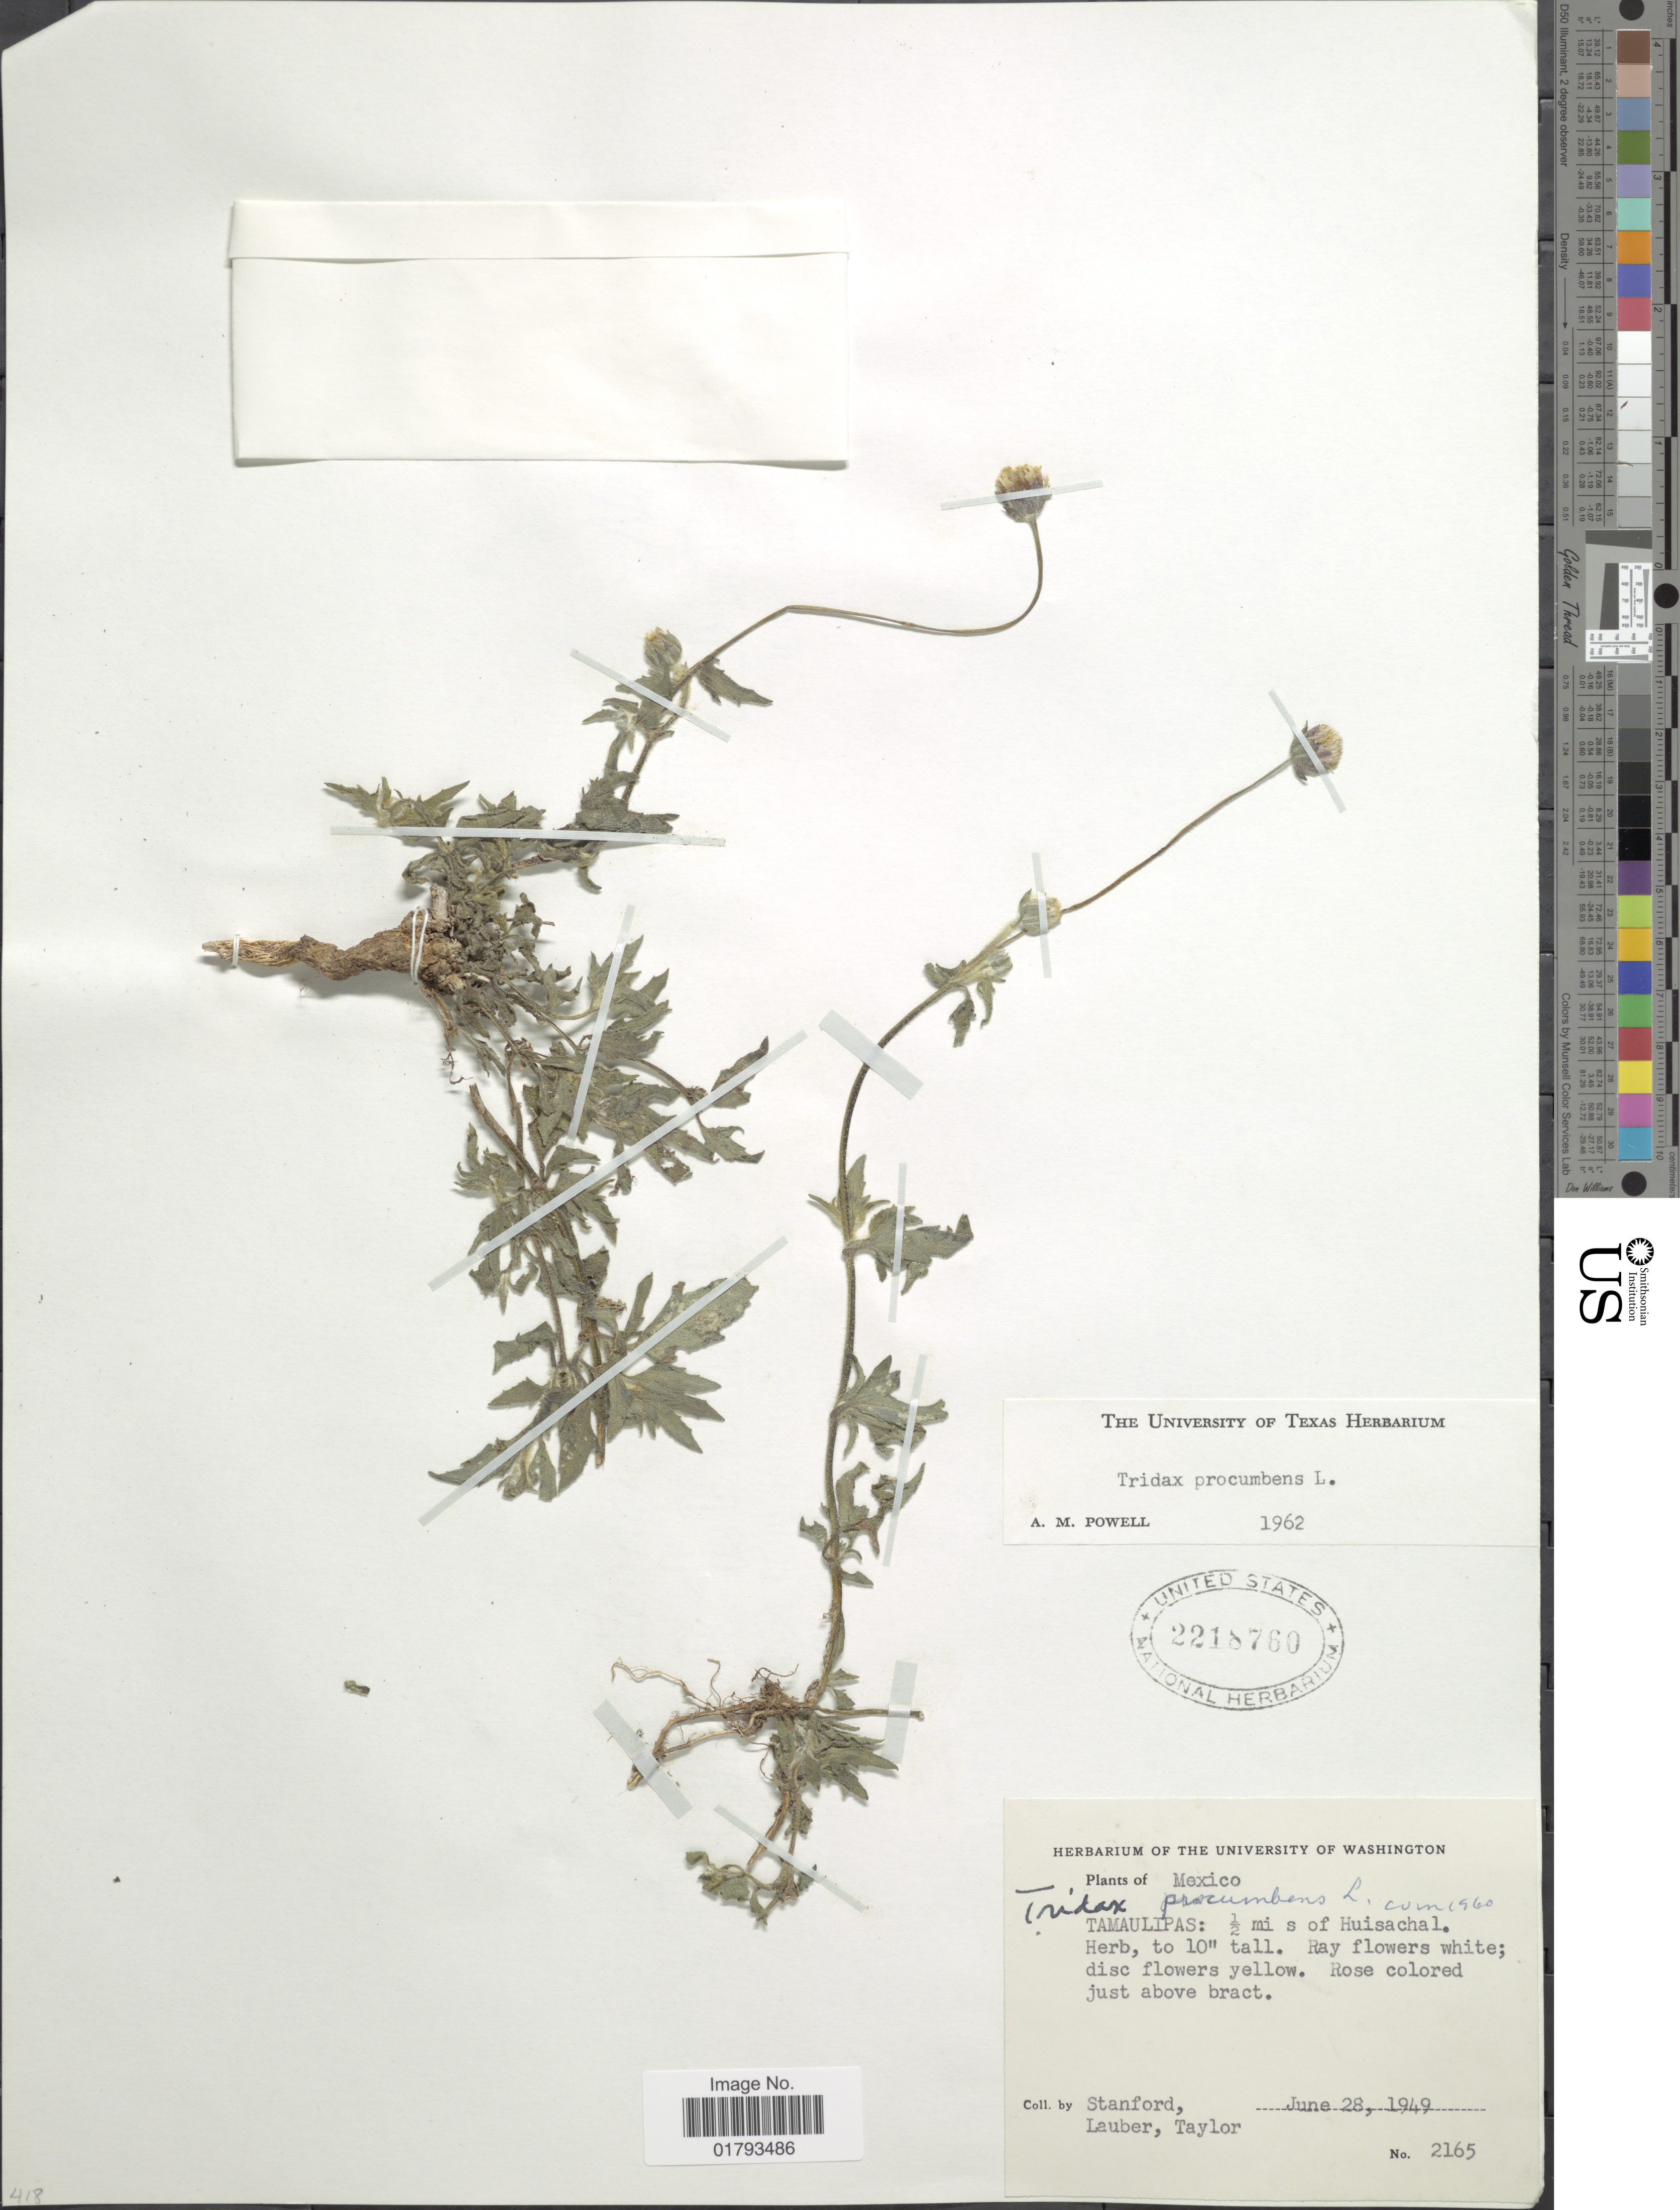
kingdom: Plantae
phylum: Tracheophyta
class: Magnoliopsida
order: Asterales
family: Asteraceae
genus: Tridax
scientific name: Tridax procumbens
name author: L.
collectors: -. Stanford, Lauber, -- & -- Taylor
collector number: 2165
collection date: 1949-06-28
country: Mexico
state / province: Tamaulipas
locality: Tamaulipas: ½ mi s of Huisachal .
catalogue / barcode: US 2218760